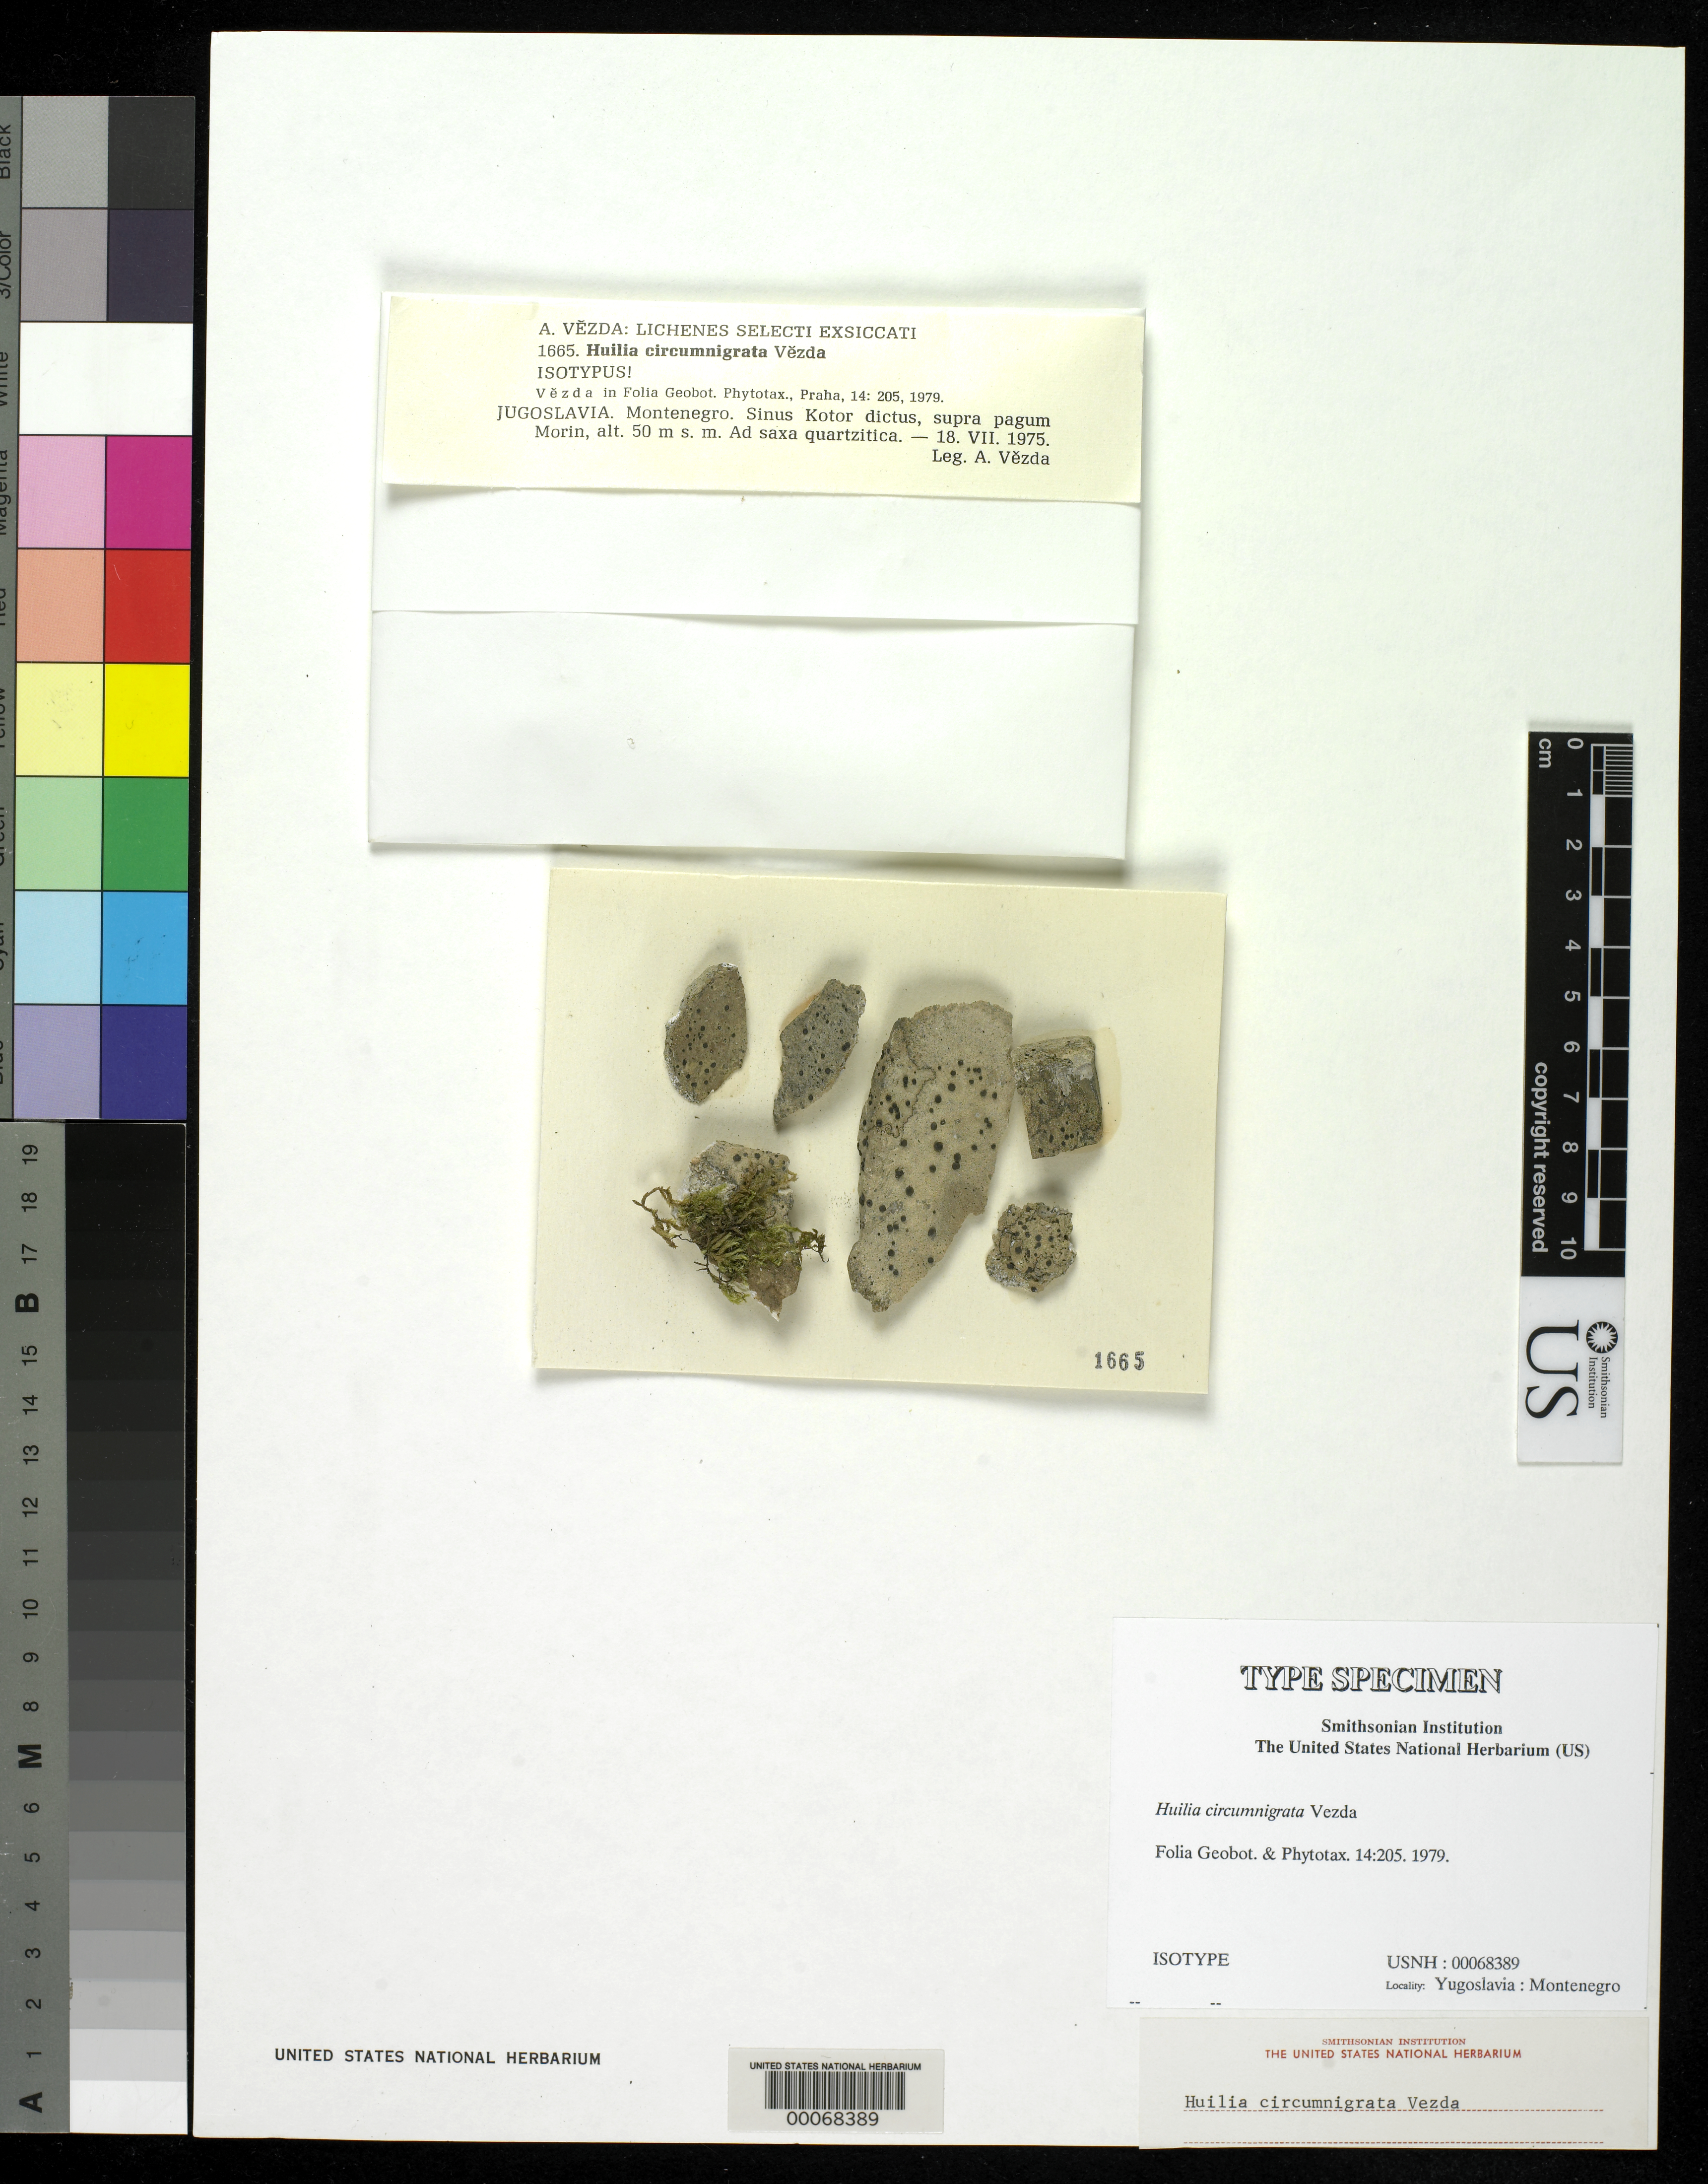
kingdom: Fungi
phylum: Ascomycota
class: Lecanoromycetes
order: Lecideales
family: Lecideaceae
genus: Huilia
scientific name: Huilia circumnigrata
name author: Vezda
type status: Isotype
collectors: A. Vezda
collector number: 1665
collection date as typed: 18 Jul 1975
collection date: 1975-07-18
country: Montenegro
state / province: Herceg-Novi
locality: Sinus Kotor dictus, supra pagum Morinj. [Said to be Kotor Bay, above village of Morinj.]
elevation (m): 50